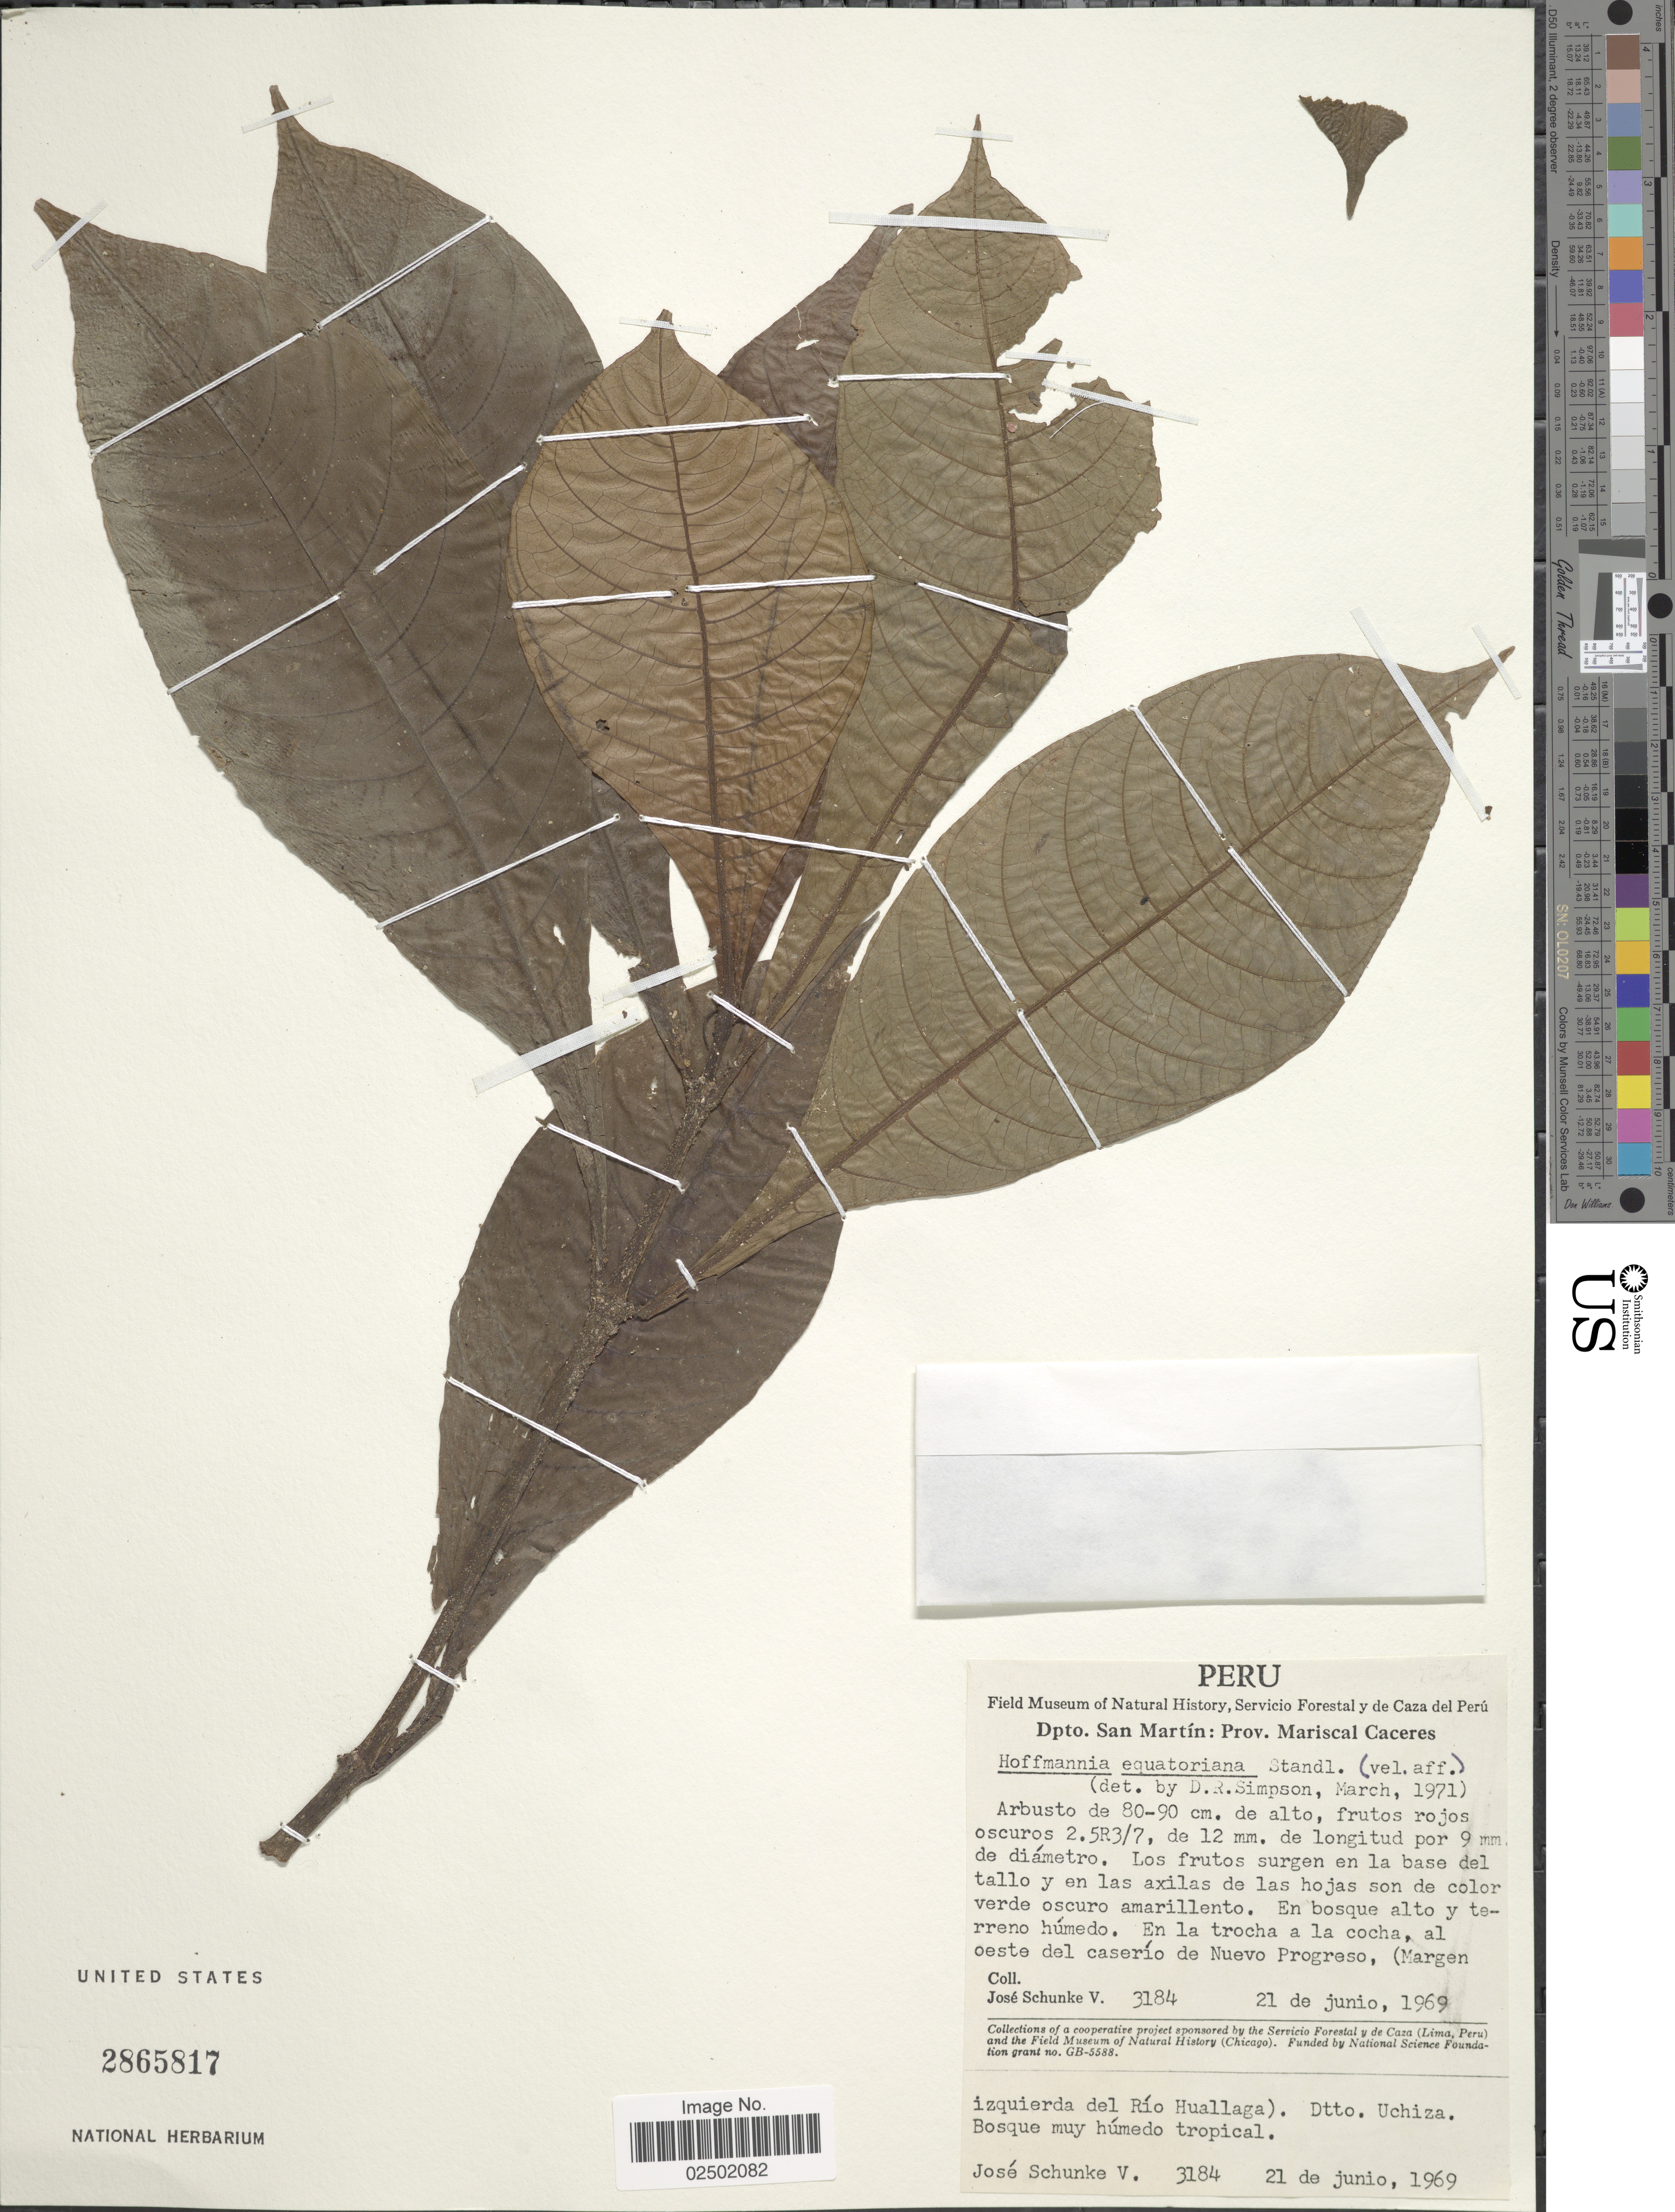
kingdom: Plantae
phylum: Tracheophyta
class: Magnoliopsida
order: Gentianales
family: Rubiaceae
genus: Hoffmannia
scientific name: Hoffmannia ecuatoriana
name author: Standl.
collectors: J. Schunke Vigo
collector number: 3184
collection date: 1969-06-21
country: Peru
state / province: San Martín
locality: Dpto. San Martin: Prov. Mariscal Caceres. En la trocha a la cocha, al oeste del caserio de Nuevo Progreso, (Margen izquierda del Rio Huallaga). Dtto. Uchiza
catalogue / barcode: US 2865817